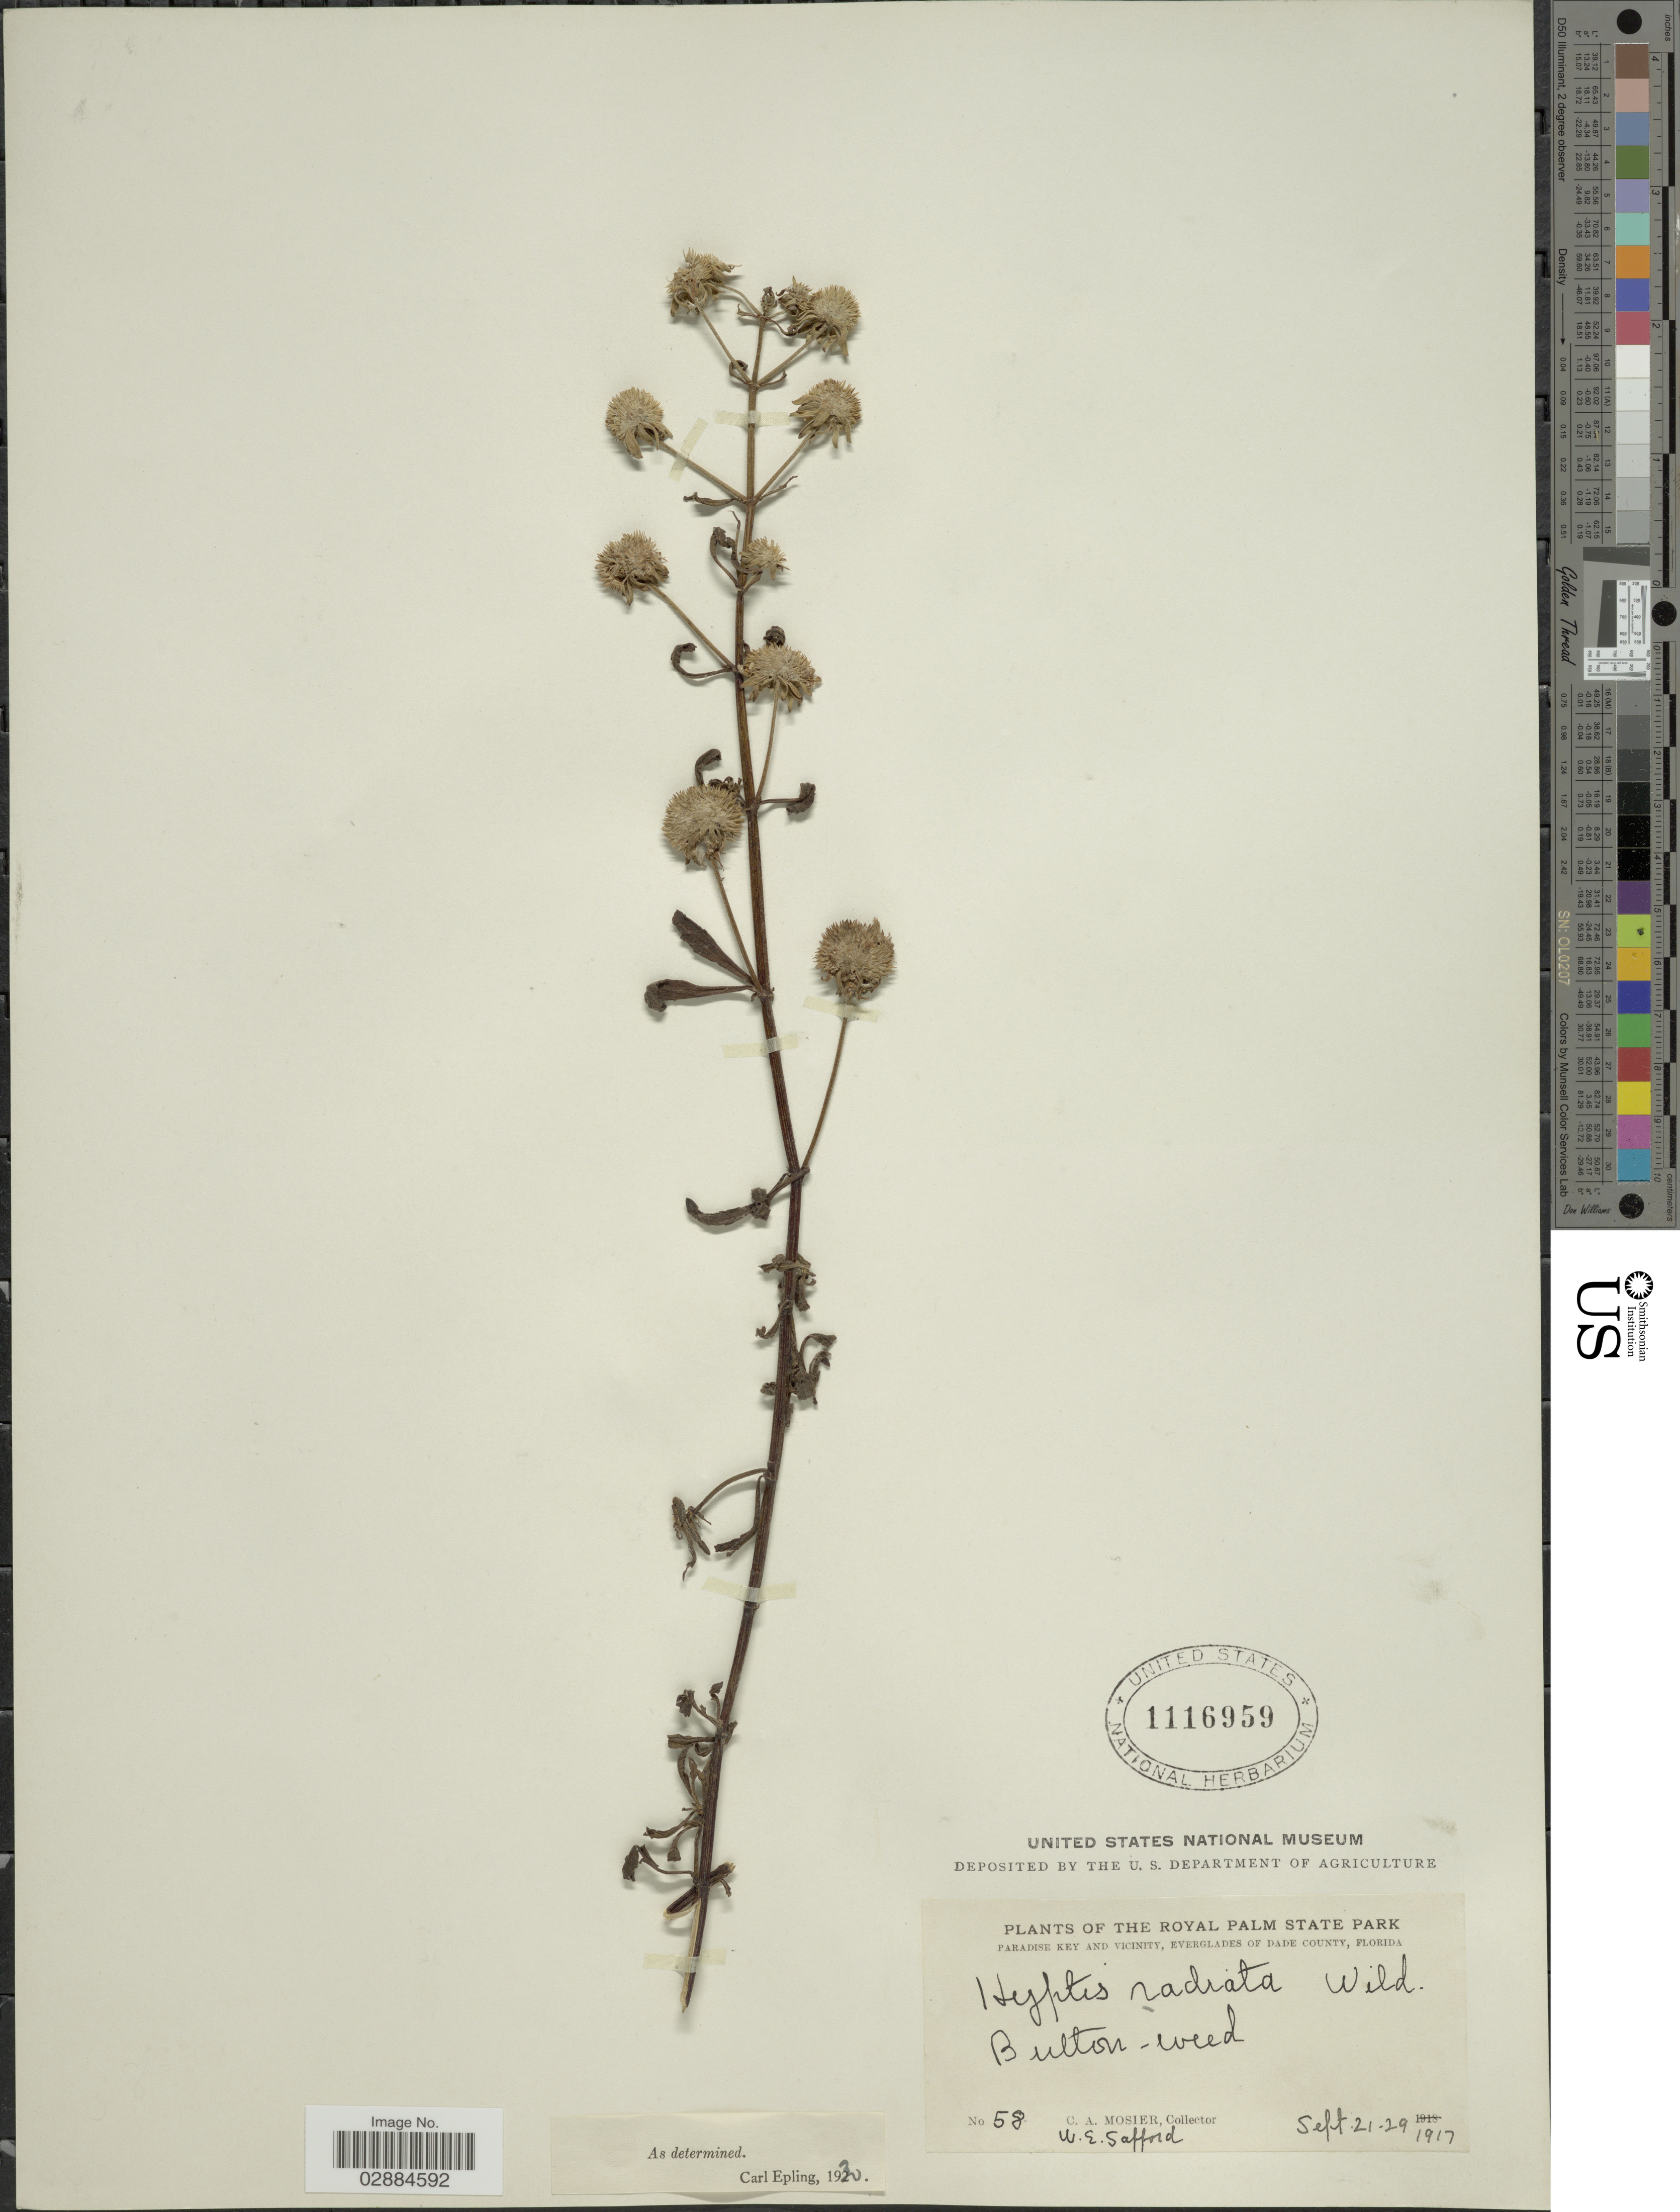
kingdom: Plantae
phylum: Tracheophyta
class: Magnoliopsida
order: Lamiales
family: Lamiaceae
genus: Hyptis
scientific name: Hyptis radiata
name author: Kunth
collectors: C. A. Mosier & W. E. Safford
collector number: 58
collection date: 1917-09-21/1917-09-29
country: United States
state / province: Florida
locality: The Royal Palm State Park, Paradise Key and Vicinity, Everglades of Dade County, Florida.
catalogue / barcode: US 1116959